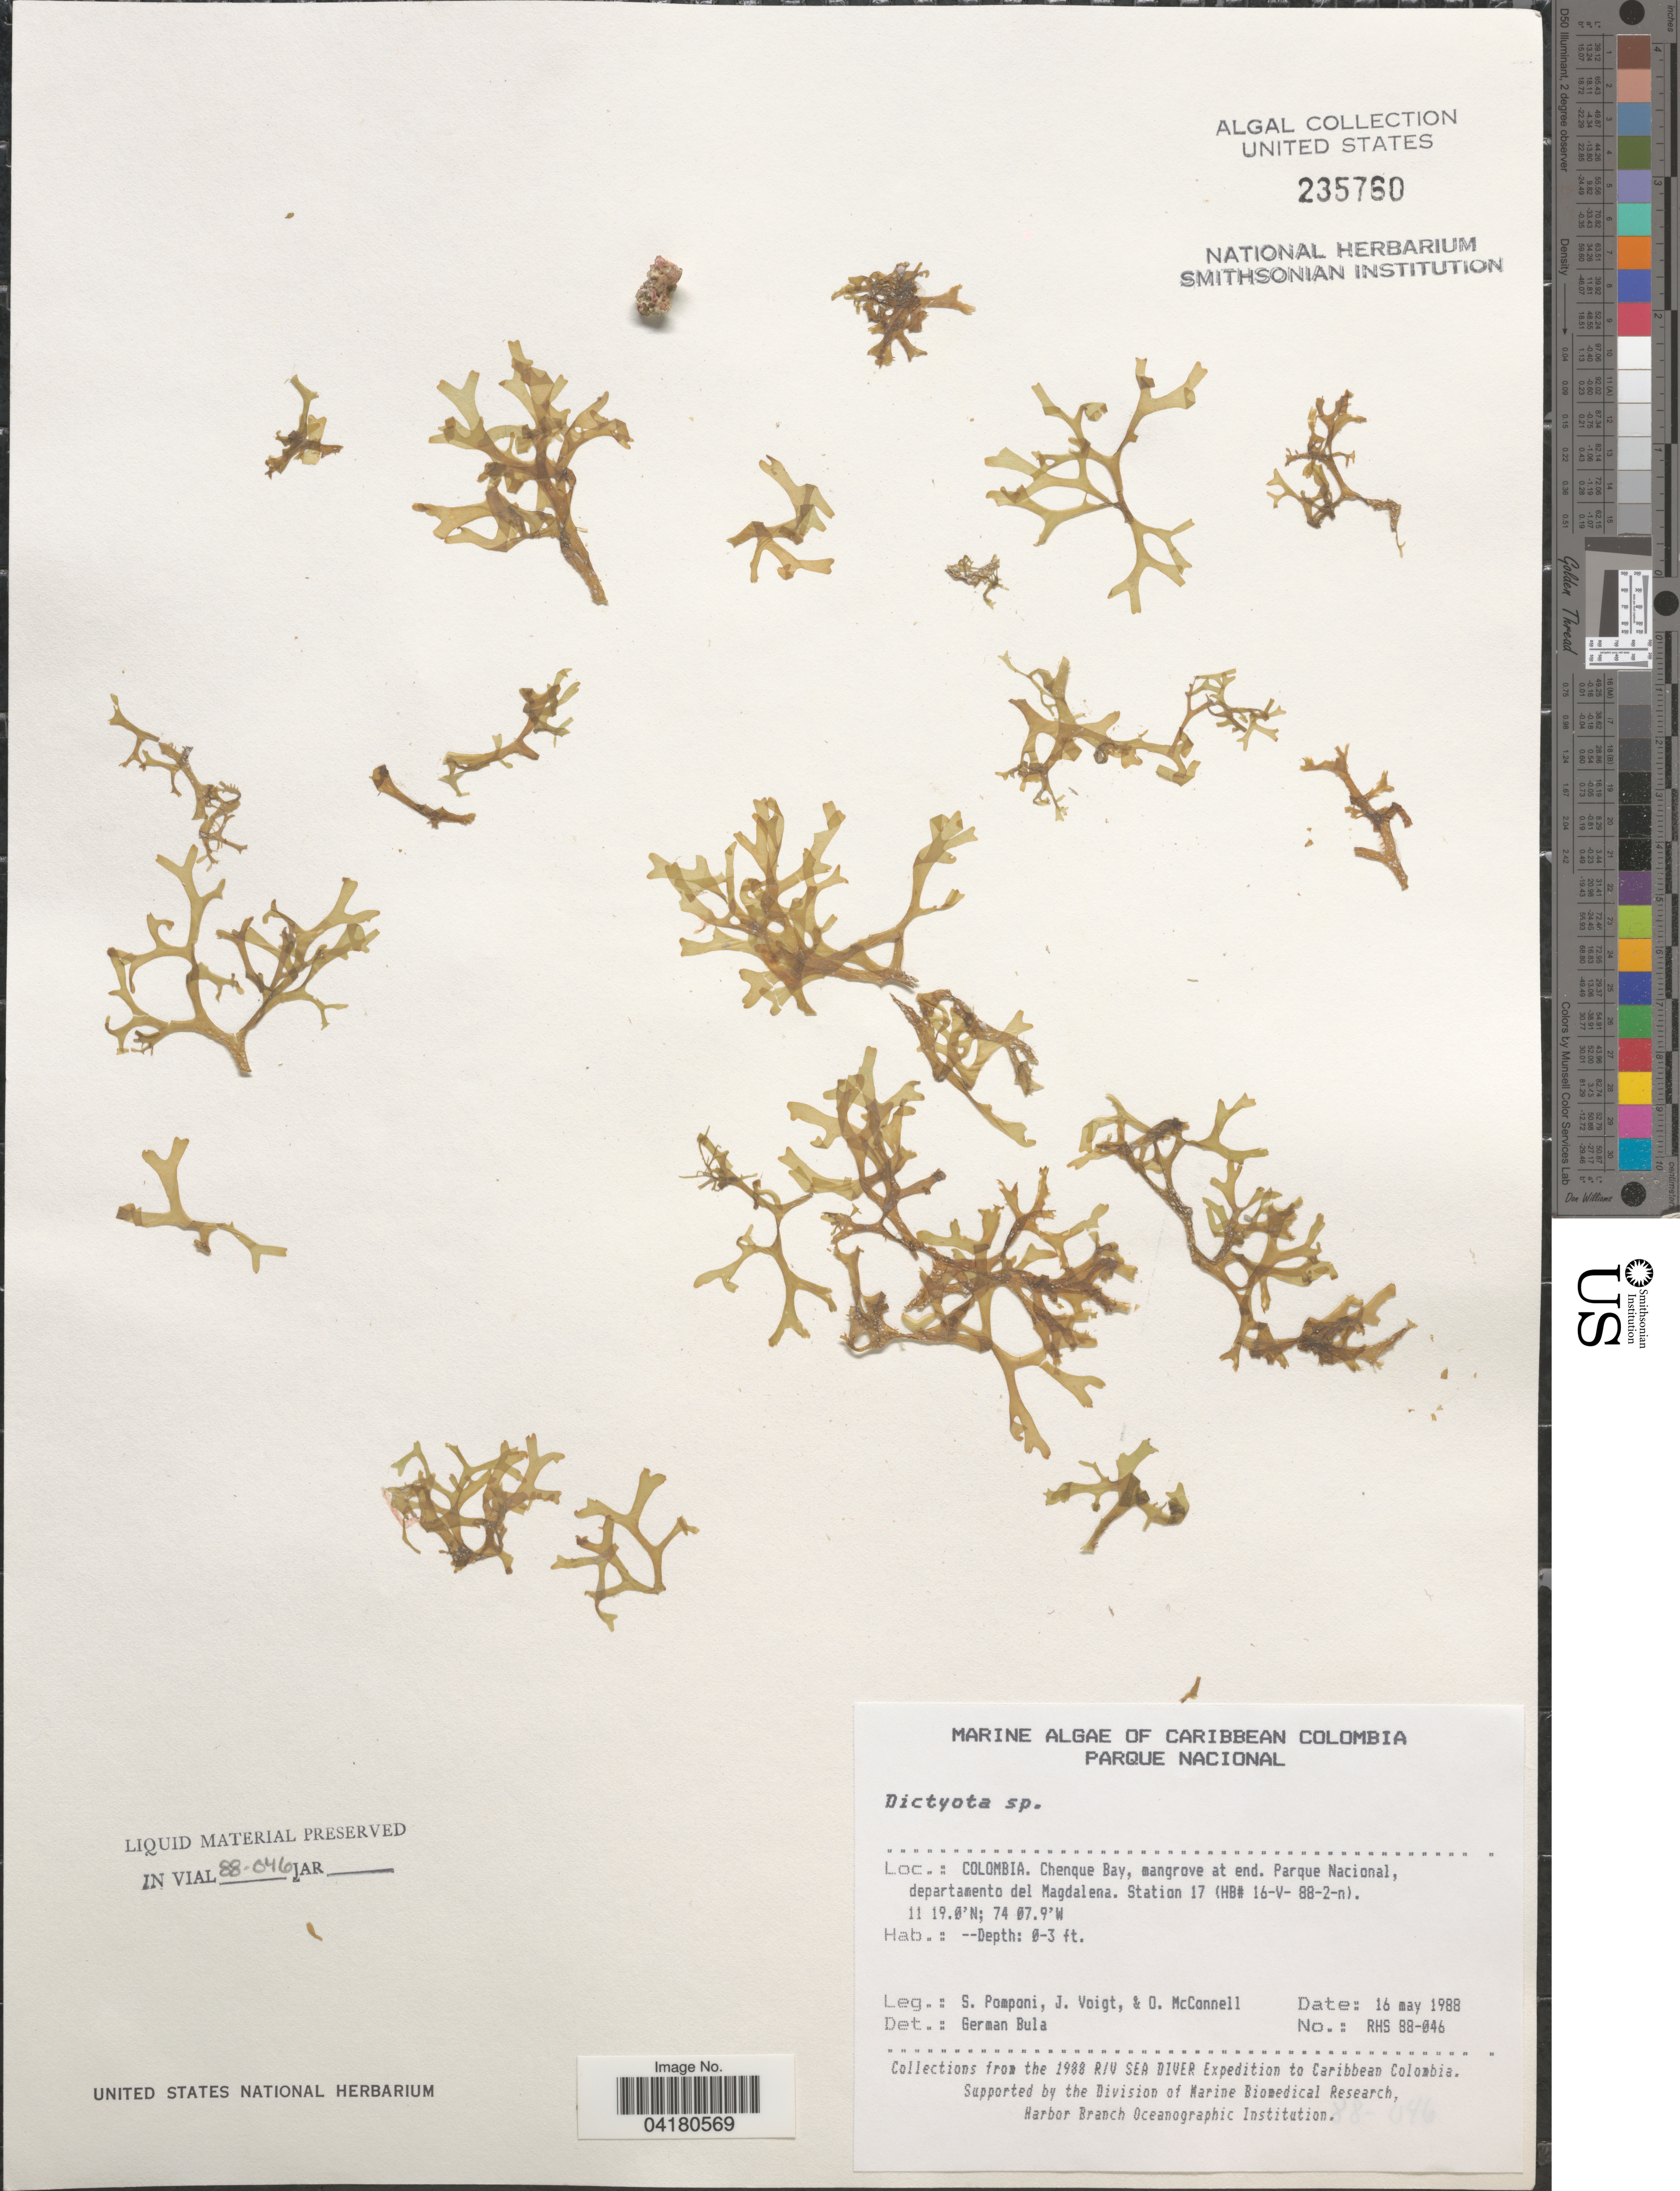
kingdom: Chromista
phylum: Ochrophyta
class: Phaeophyceae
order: Dictyotales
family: Dictyotaceae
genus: Dictyota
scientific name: Dictyota sp.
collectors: S. Pomponi, J. O. Voigt & O. McConnell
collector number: RHS 88-046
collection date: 1988-05-16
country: Colombia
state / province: Magdalena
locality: Caribbean Colombia Parque Nacional. Chenque Bay, mangrove at end. Parque Nacional, departamento del Magdalena. Station 17 (HB# 16-V-88-2-n). The 1988 R/V Sea Diver Expedition to Caribbean Colombia.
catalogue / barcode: US 235760